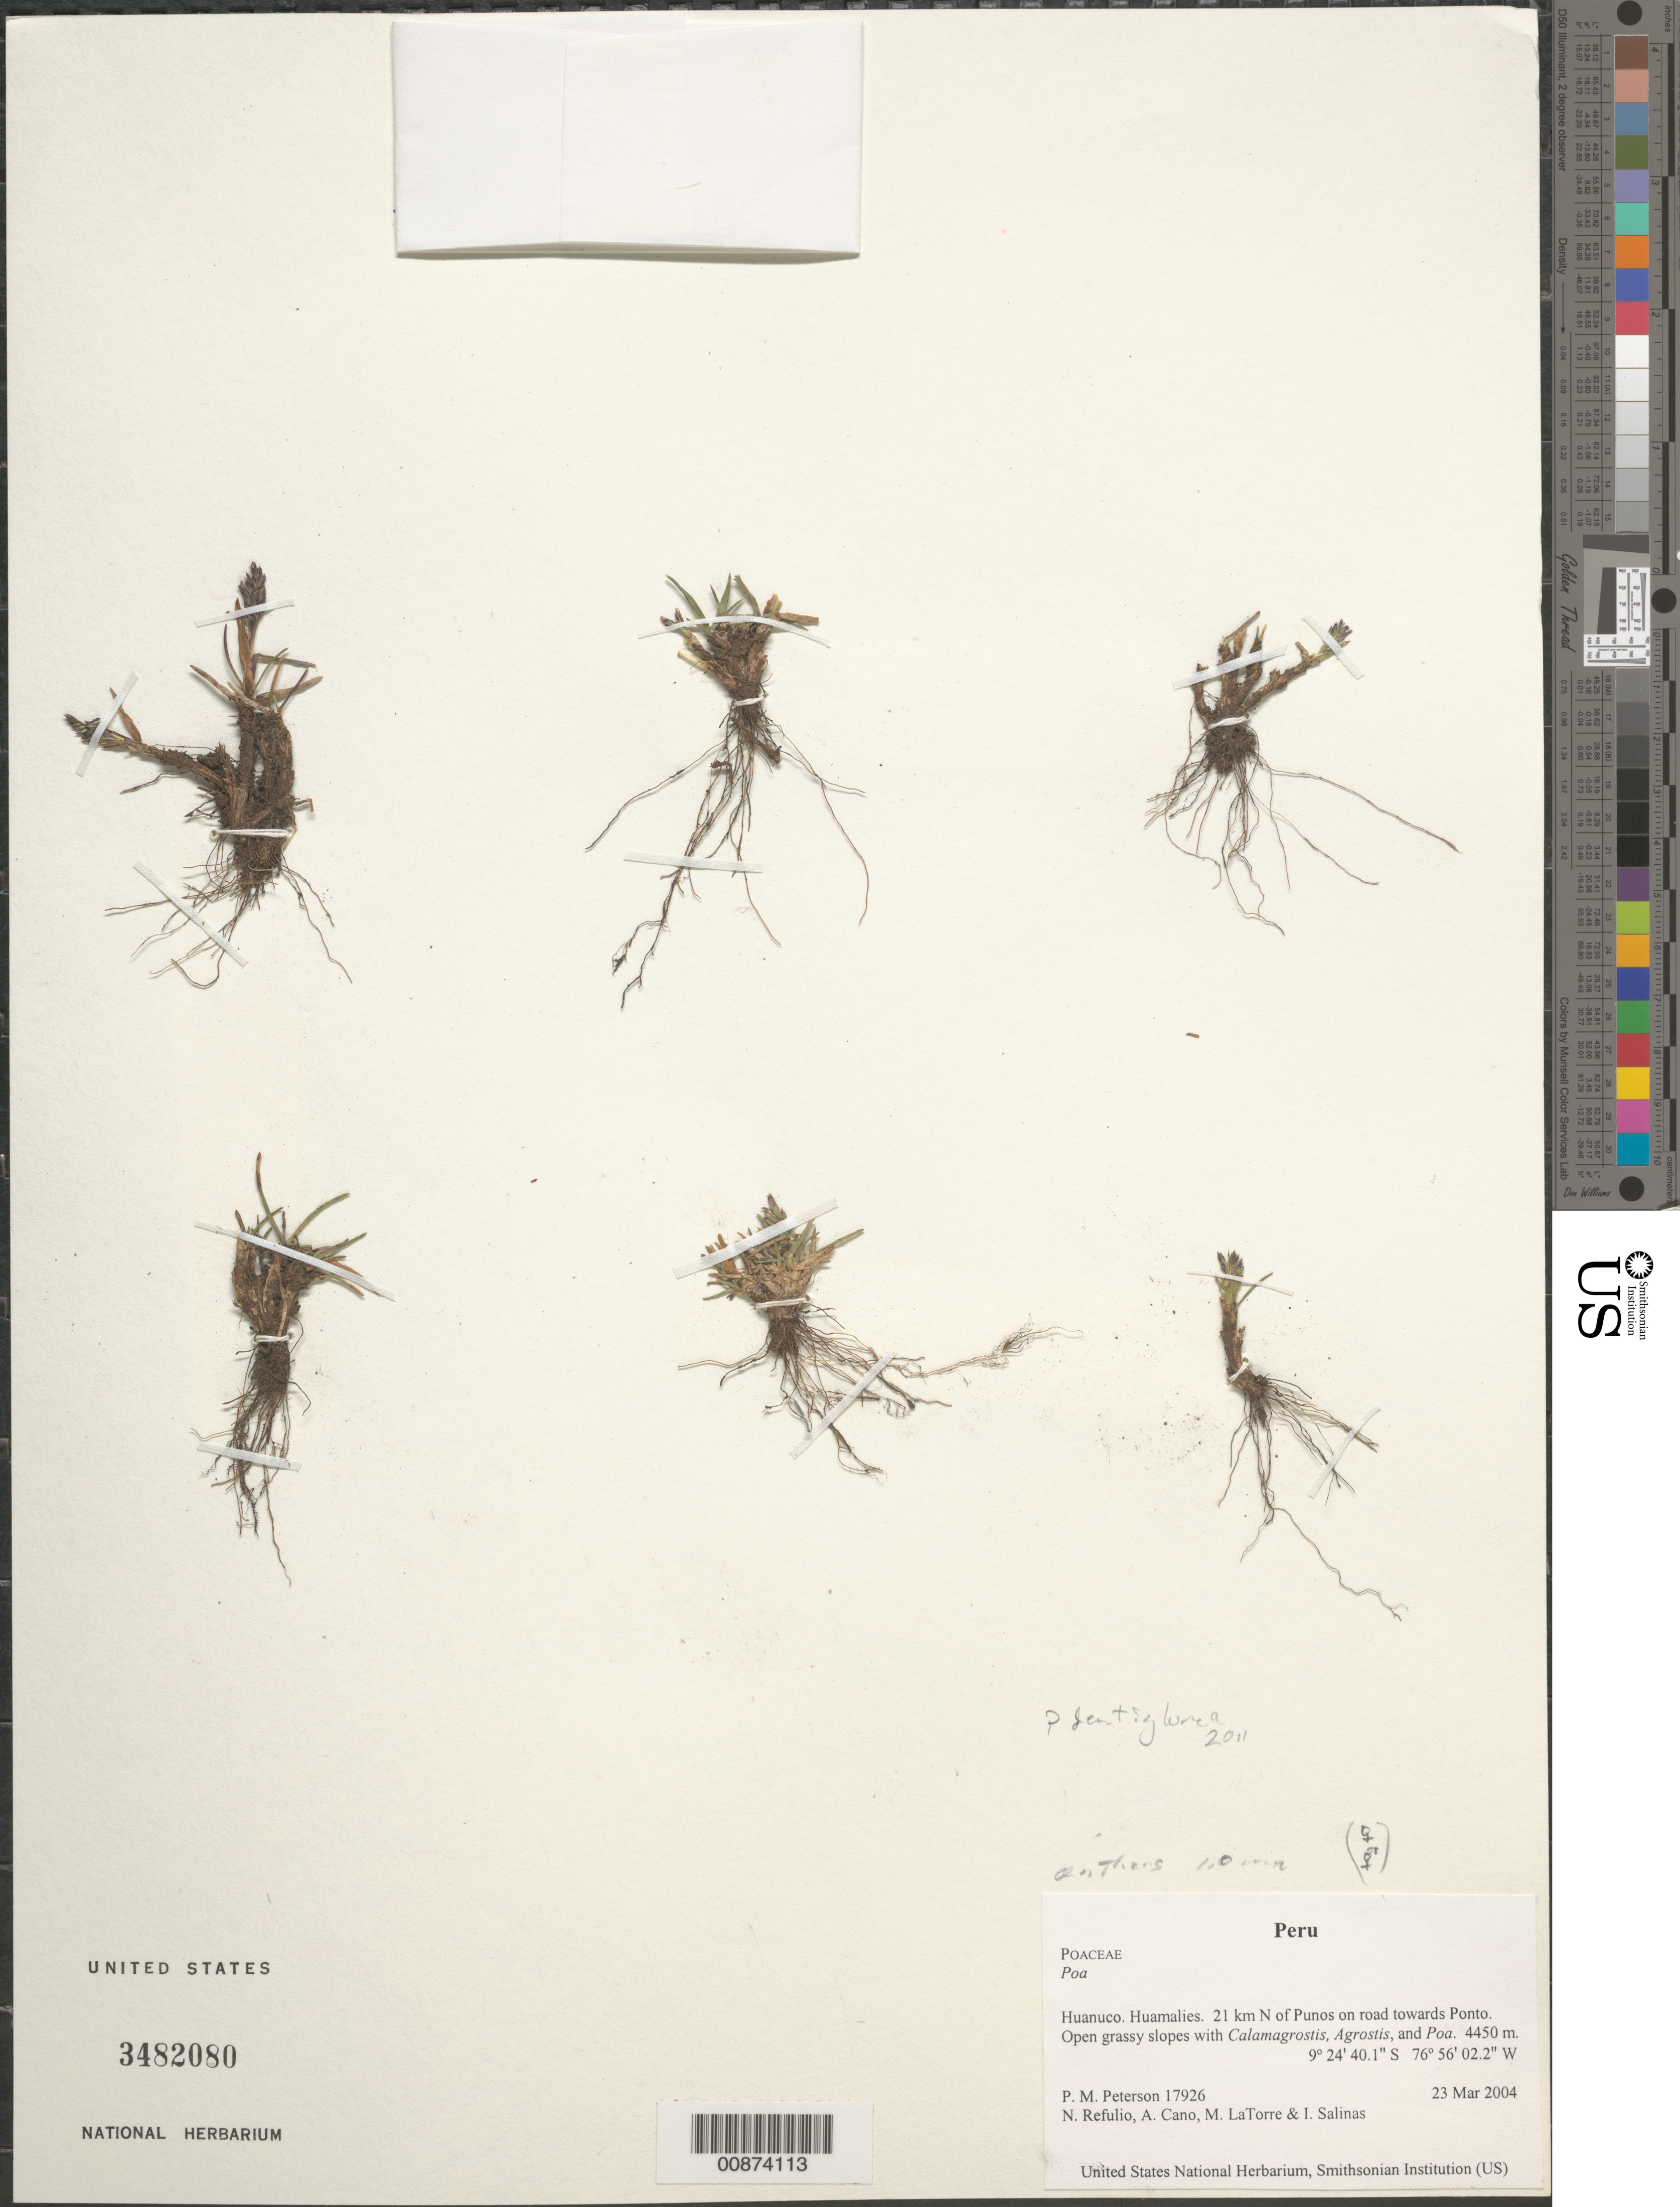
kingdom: Plantae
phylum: Tracheophyta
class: Liliopsida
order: Poales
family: Poaceae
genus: Poa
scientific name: Poa marshallii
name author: Tovar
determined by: Soreng, Robert J., Research Associate (BOT), Smithsonian Institution - National Museum of Natural History (UNITED STATES)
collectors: P. M. Peterson, N. Refulio-Rodríguez, A. Cano, M. Torre & I. Salinas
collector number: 17926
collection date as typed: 23 Mar 2004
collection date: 2004-03-23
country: Peru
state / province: Huánuco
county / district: Huamalies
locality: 21 km N of Punos on road towards Ponto. Open grassy slopes with Calamagrostis, Agrostis, and Poa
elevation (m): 4450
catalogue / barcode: US 3482080